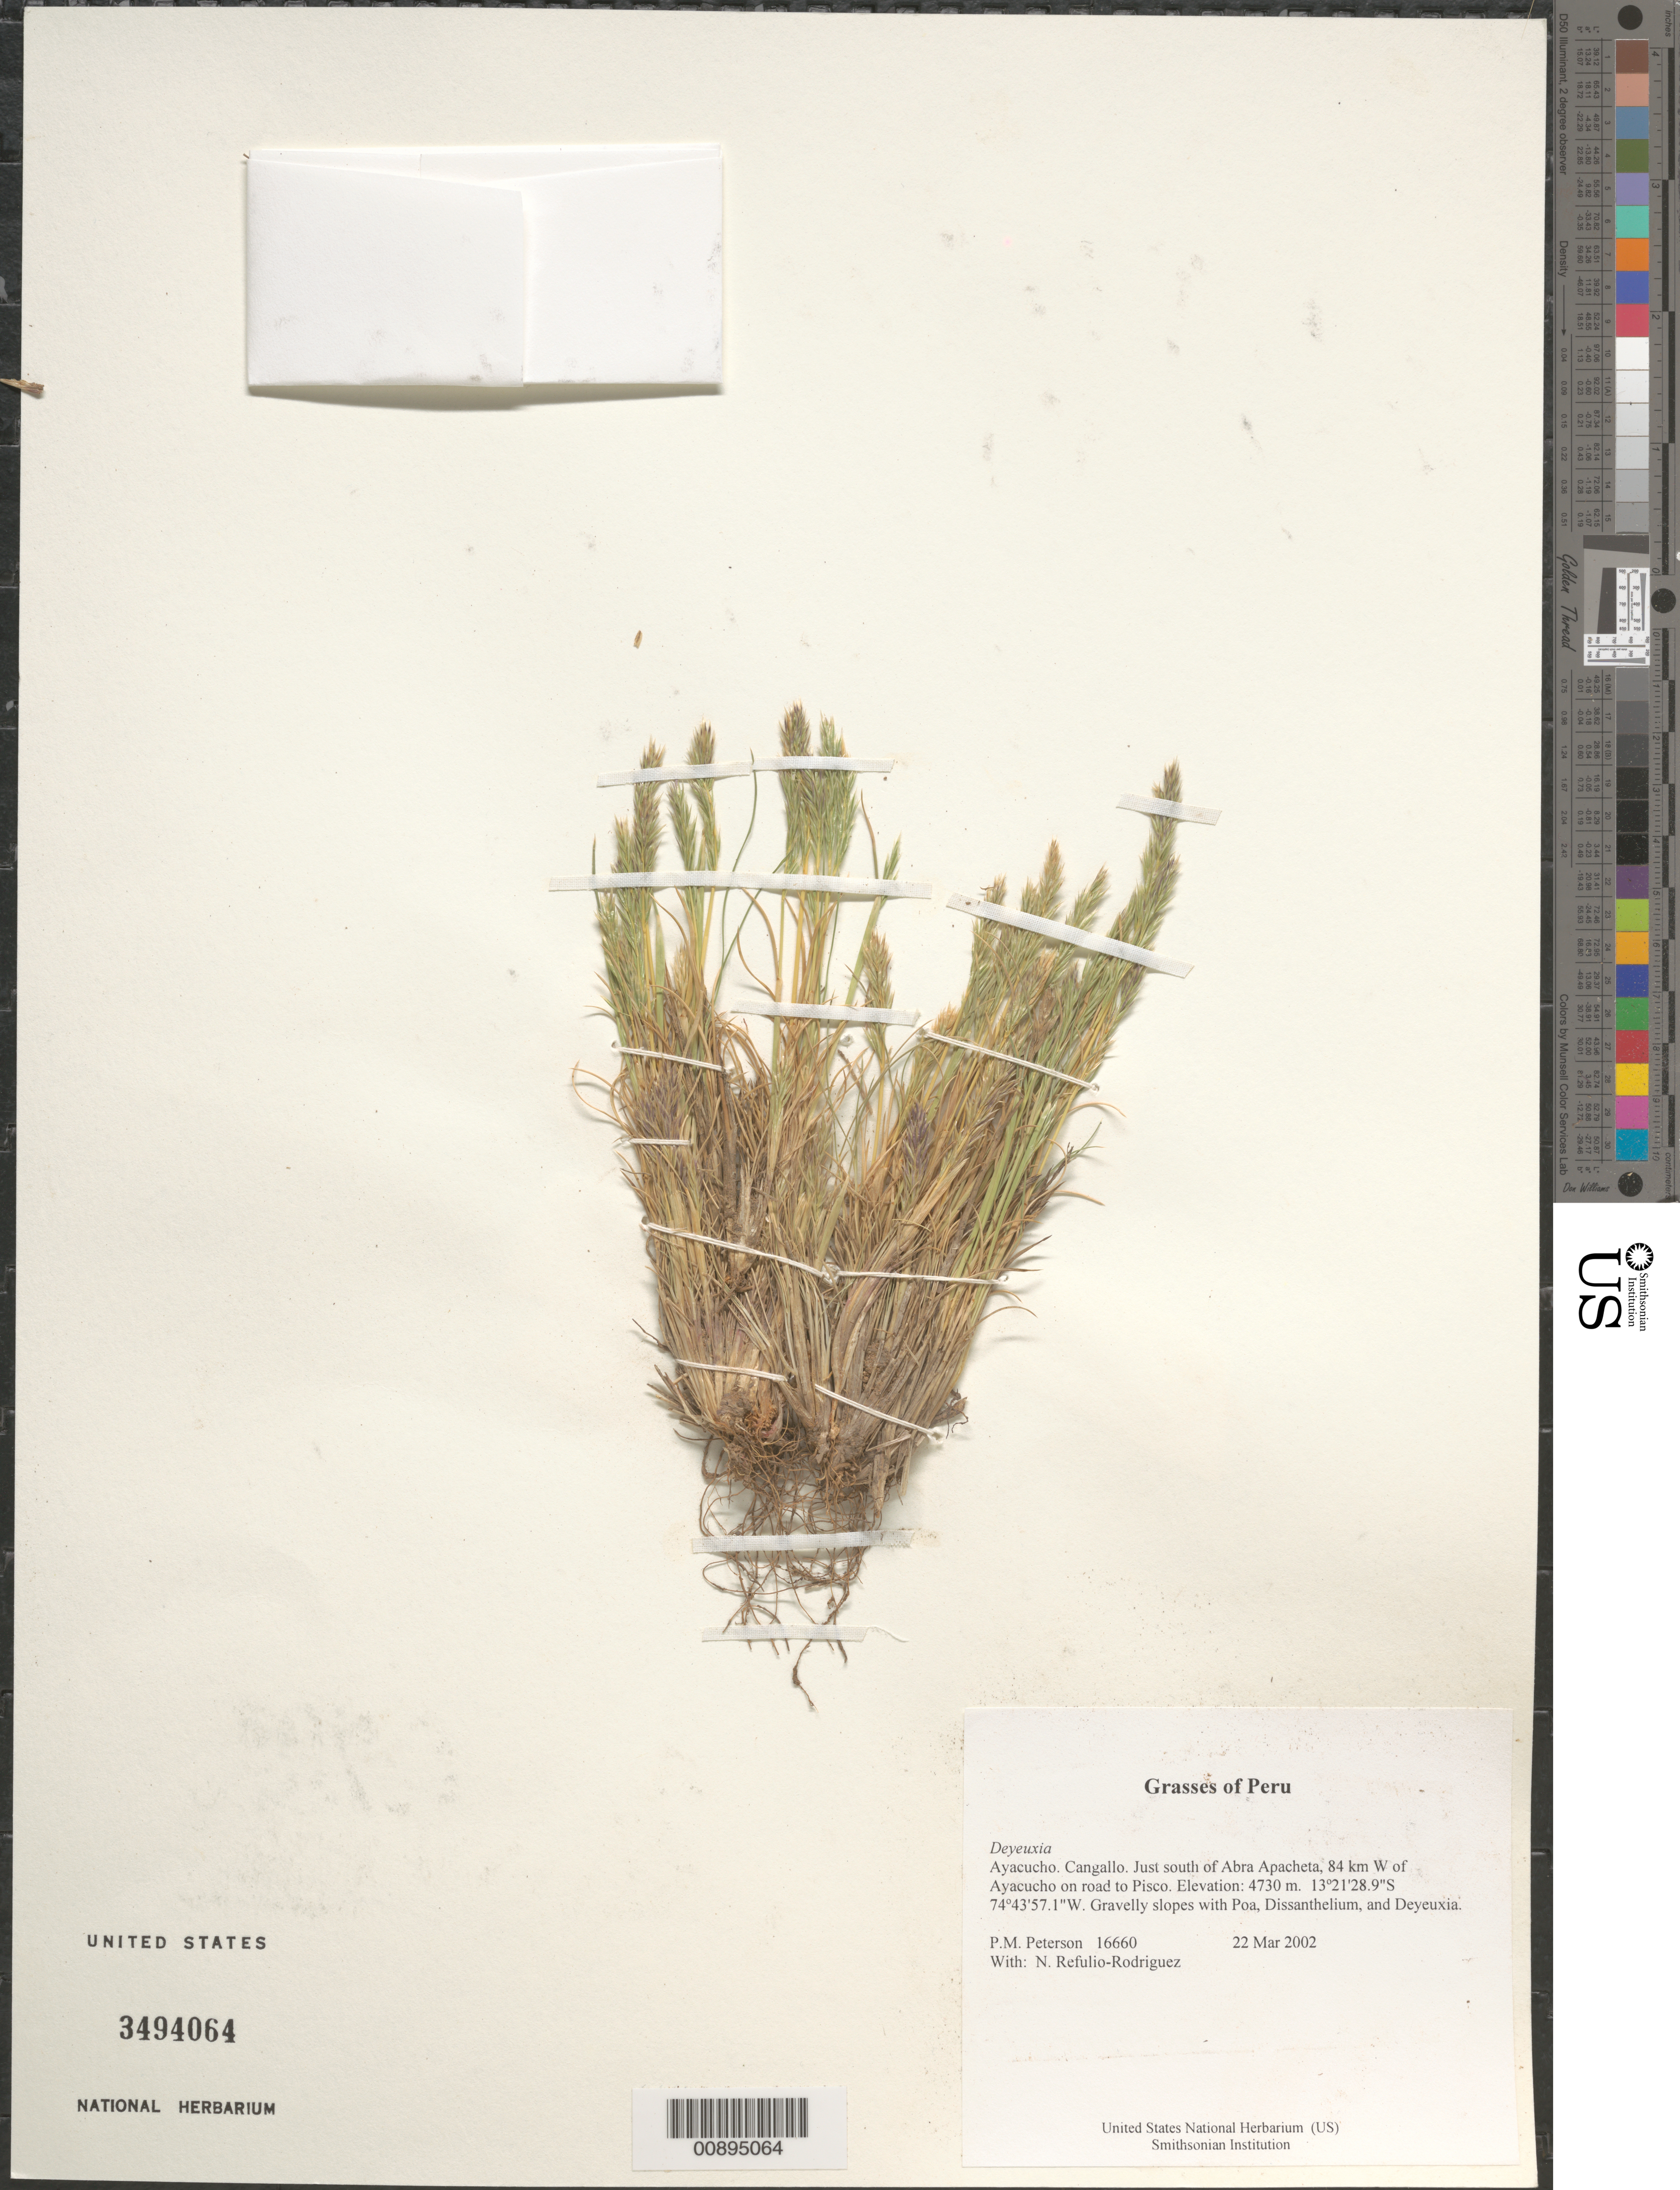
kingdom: Plantae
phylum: Tracheophyta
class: Liliopsida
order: Poales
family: Poaceae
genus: Calamagrostis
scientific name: Calamagrostis sp.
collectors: P. M. Peterson & N. Refulio-Rodríguez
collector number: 16660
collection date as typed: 22 Mar 2002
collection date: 2002-03-22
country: Peru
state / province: Ayacucho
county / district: Cangallo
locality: Just south of Abra Apacheta, 84 km W of Ayacucho on road to Pisco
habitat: Gravelly slopes with ~Poa, Dissanthelium, and Deyeuxia~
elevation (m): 4730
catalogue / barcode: US 3494064